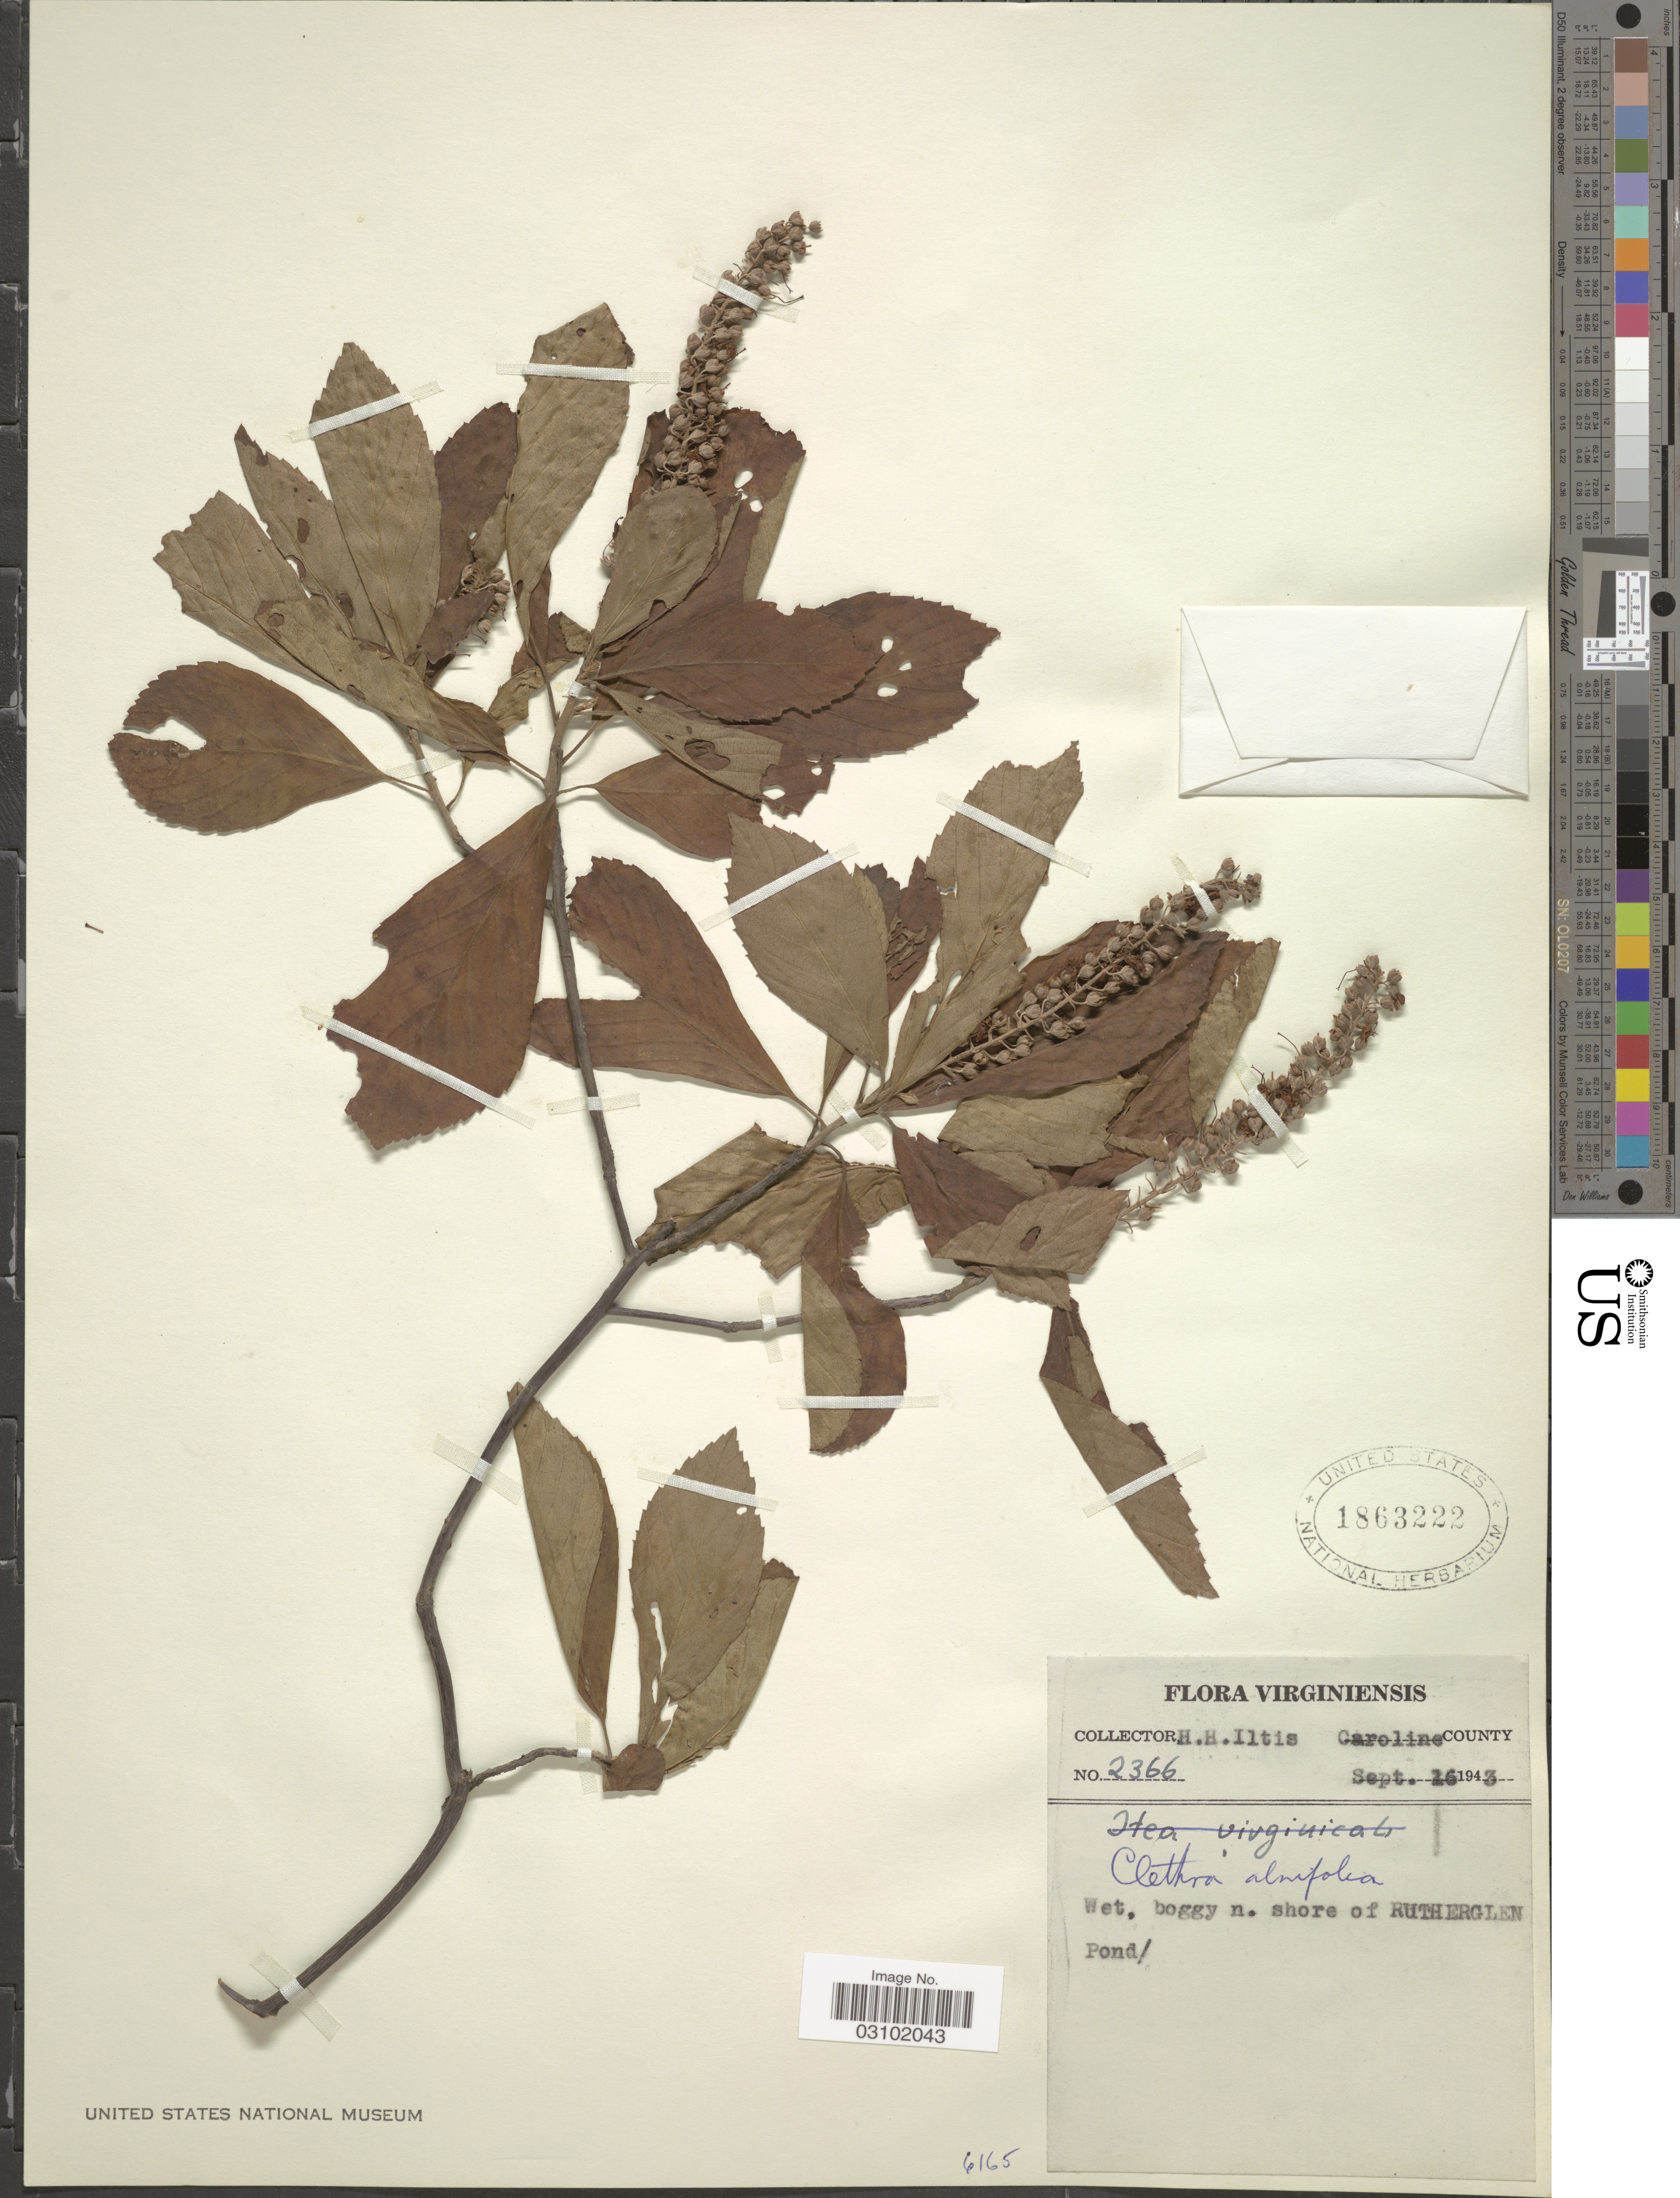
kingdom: Plantae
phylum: Tracheophyta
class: Magnoliopsida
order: Ericales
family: Clethraceae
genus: Clethra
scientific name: Clethra alnifolia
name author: L.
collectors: H. H. Iltis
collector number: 2366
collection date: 1943-09-26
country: United States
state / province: Virginia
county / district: Caroline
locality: Virginiensis. Caroline County. Wet boggy n. shore of Rutherglen Pond.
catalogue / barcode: US 1863222